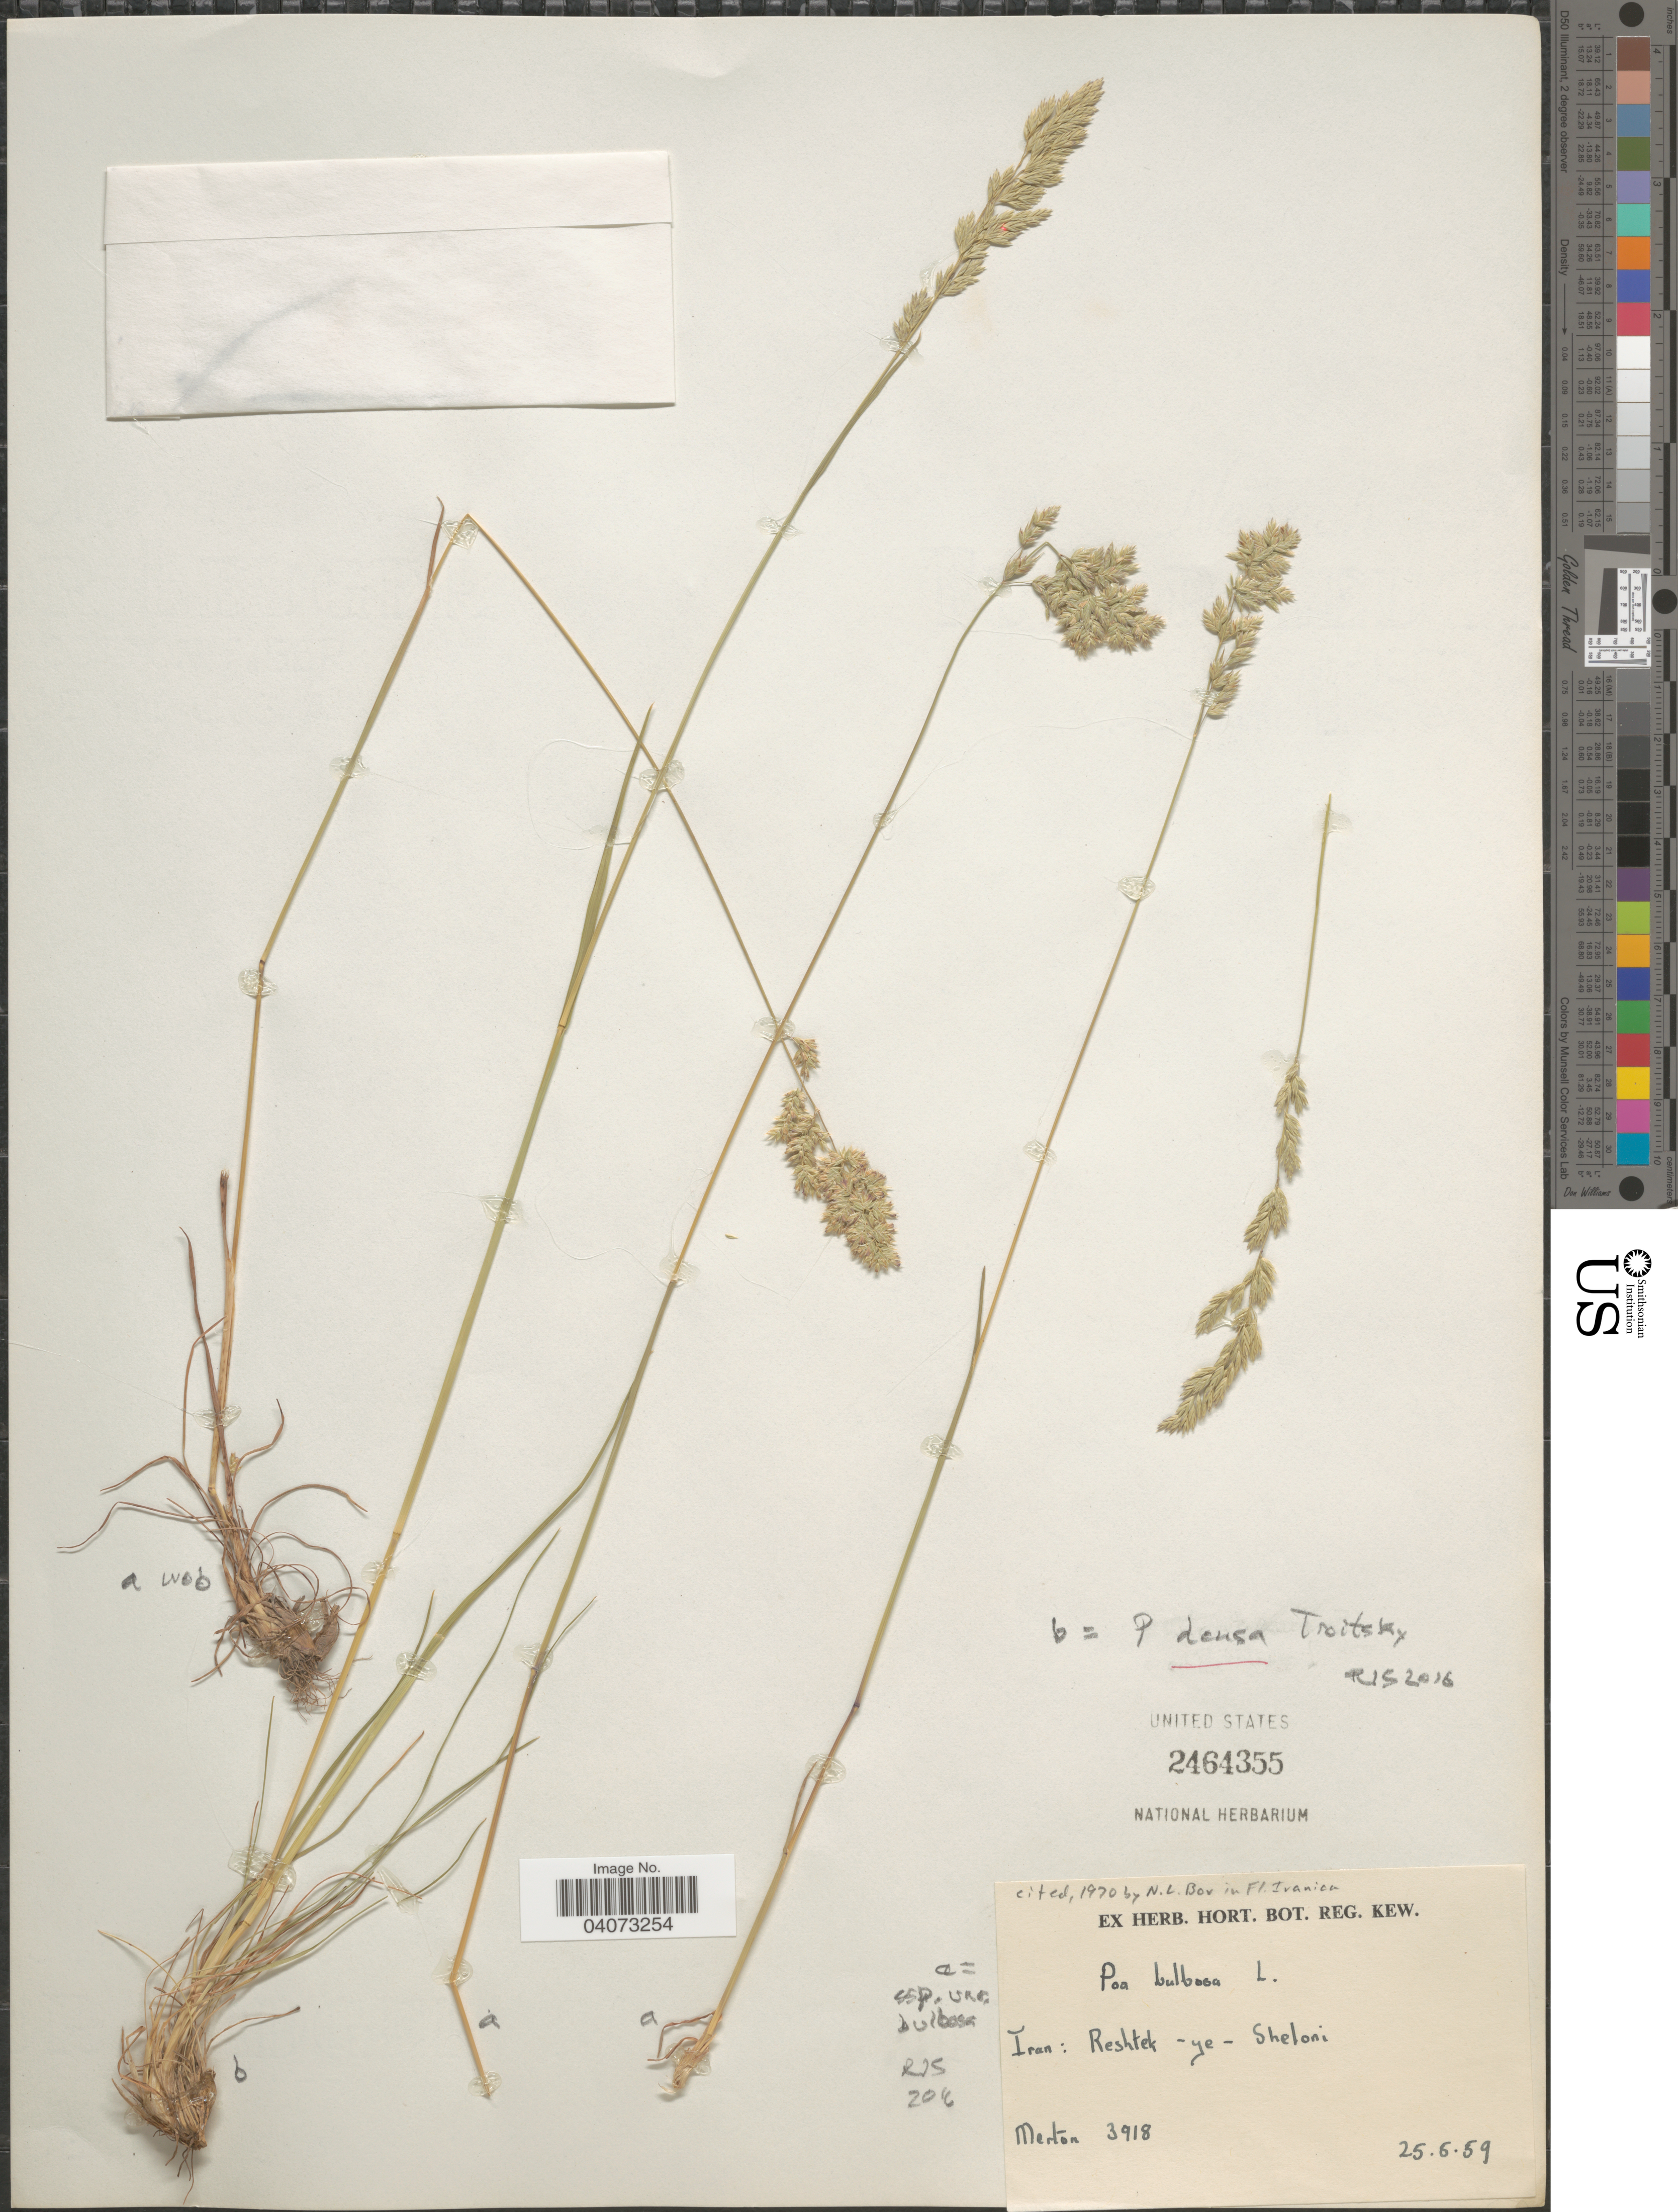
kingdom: Plantae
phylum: Tracheophyta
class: Liliopsida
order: Poales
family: Poaceae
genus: Poa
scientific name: Poa densa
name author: Troitsky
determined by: Soreng, Robert J., Research Associate (BOT), Smithsonian Institution - National Museum of Natural History (UNITED STATES)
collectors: Merton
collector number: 3918 [pp b]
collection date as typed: Transcribed d/m/y: 25/6/59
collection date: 1959-07-06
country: Iran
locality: Reshtek-ye-Sheloni.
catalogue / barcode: US 2464355